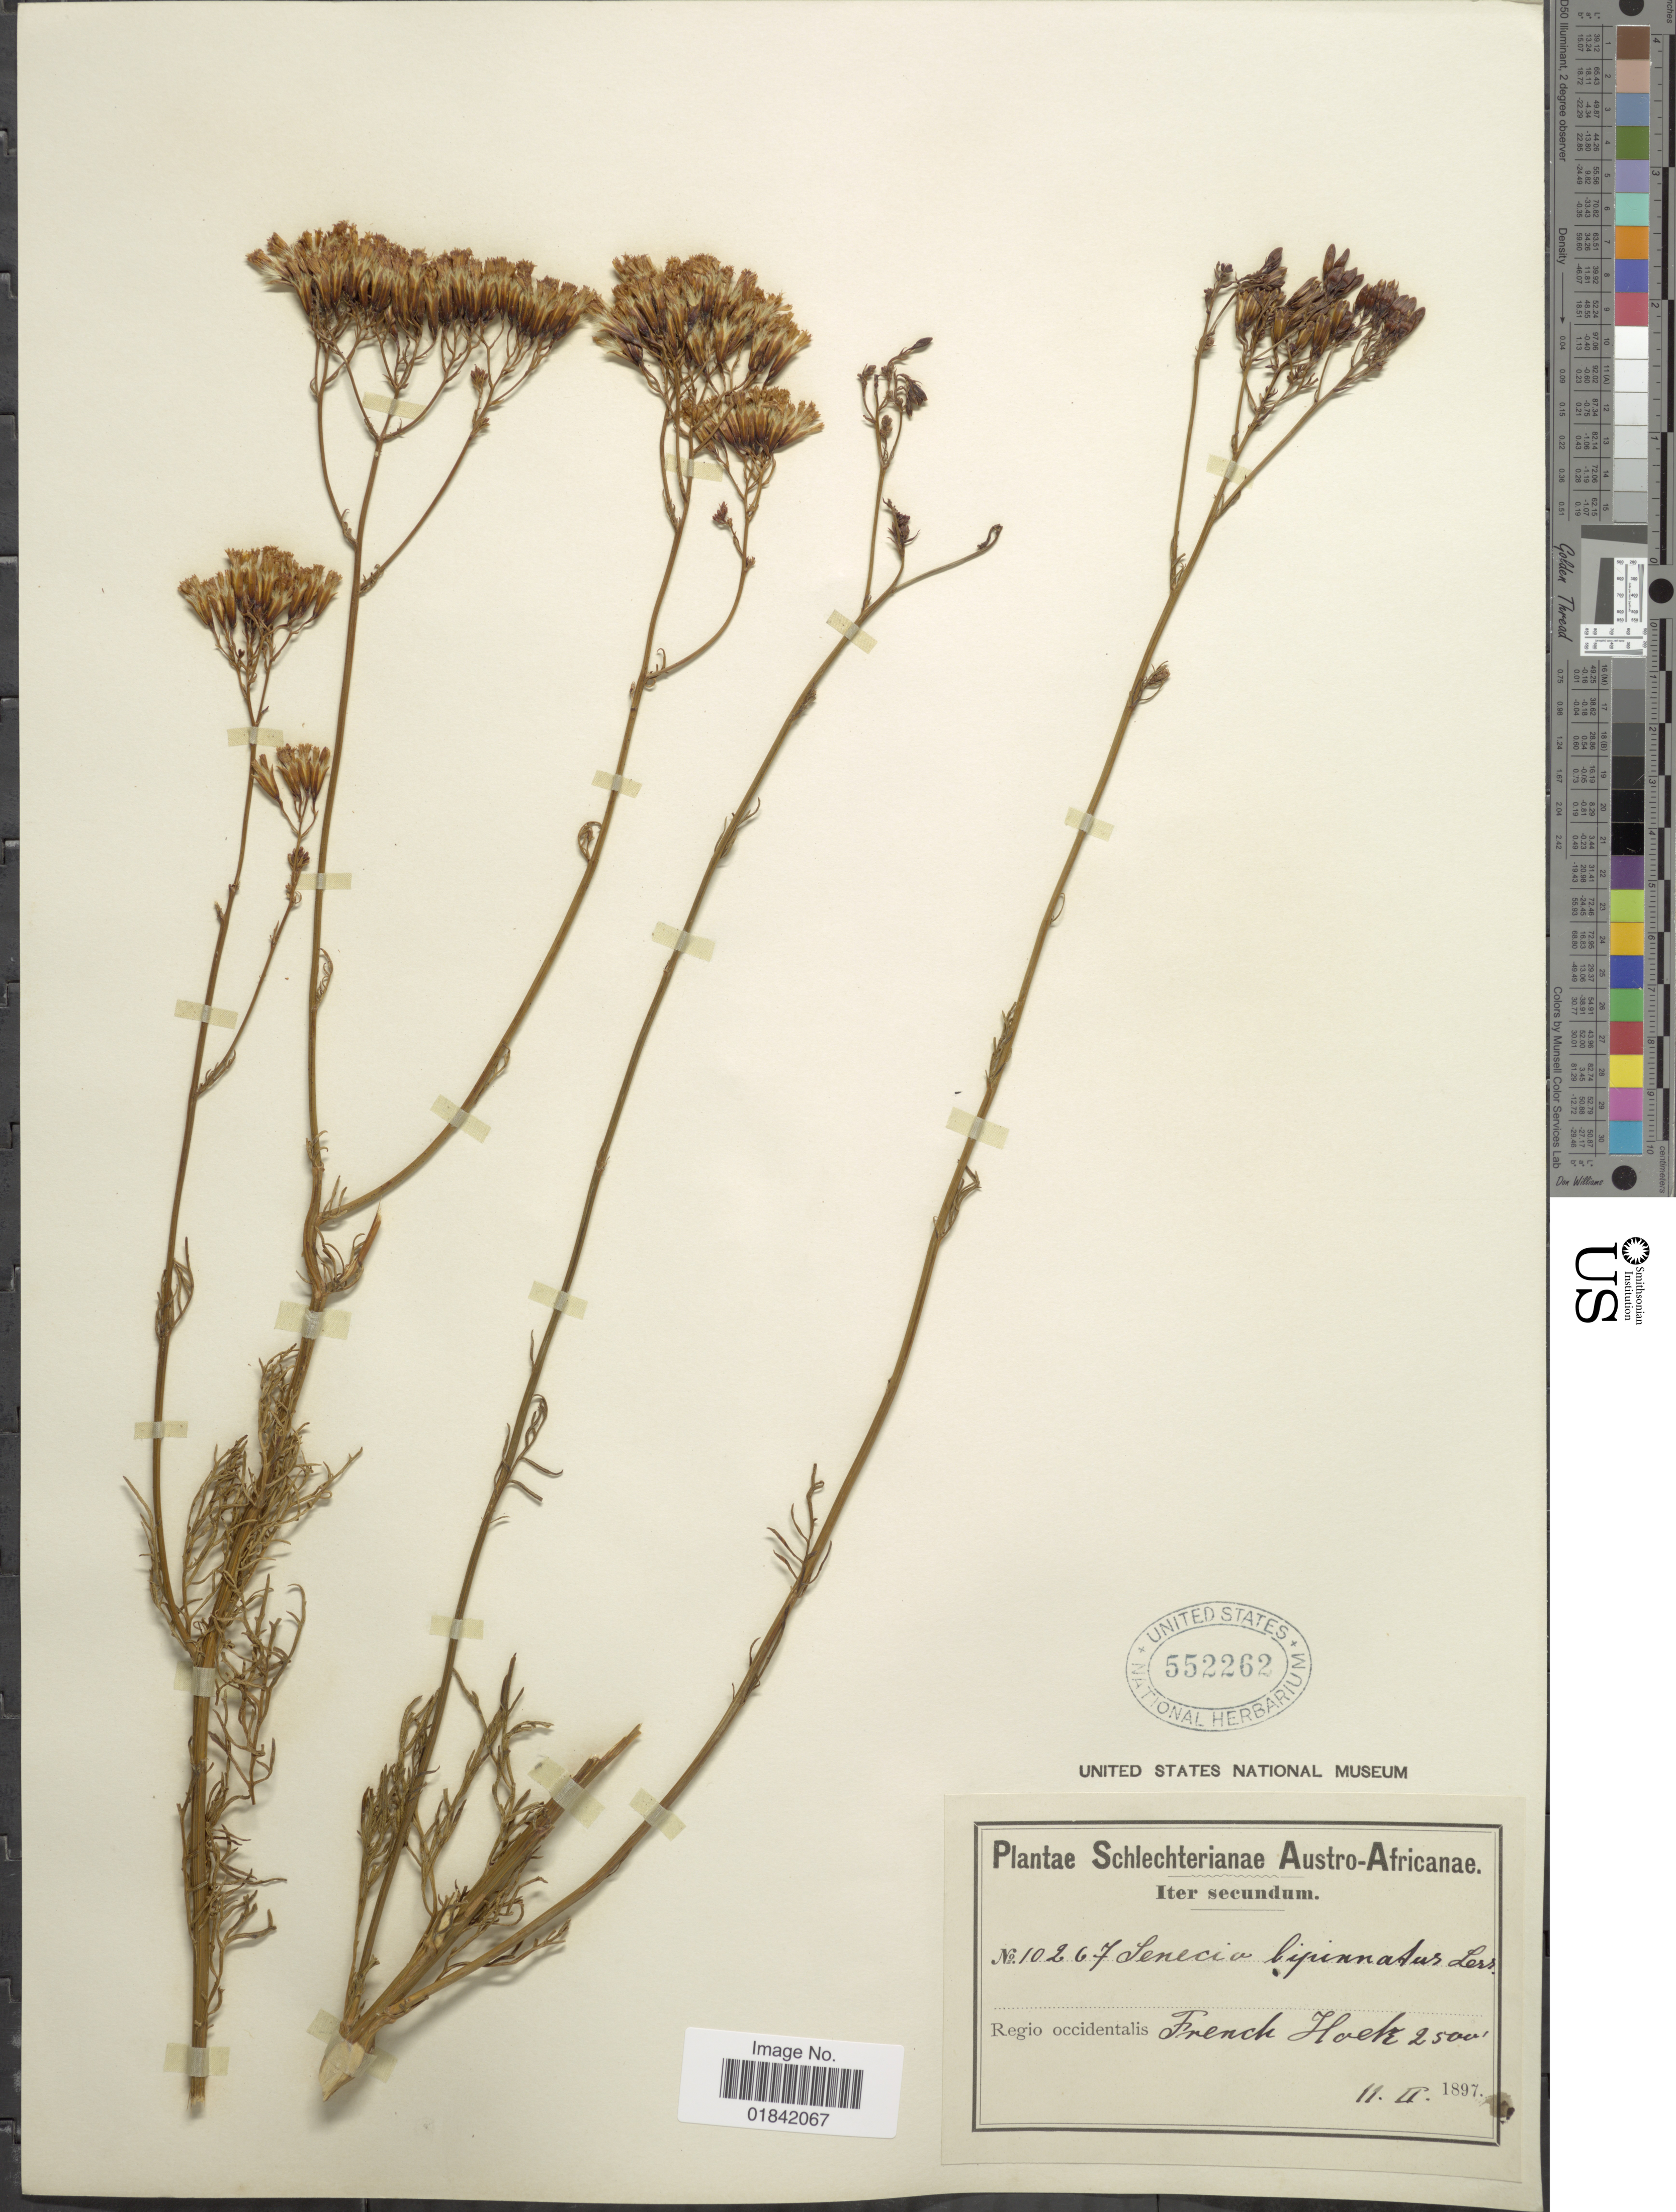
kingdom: Plantae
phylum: Tracheophyta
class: Magnoliopsida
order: Asterales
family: Asteraceae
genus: Senecio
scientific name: Senecio bipinnatus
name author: (Thunb.) Less.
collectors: F. R. R. Schlechter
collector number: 10267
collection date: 1897-02-11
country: South Africa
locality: Austro-Africanae, Regio occidentalis, French Hoek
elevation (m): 762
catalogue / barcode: US 552262